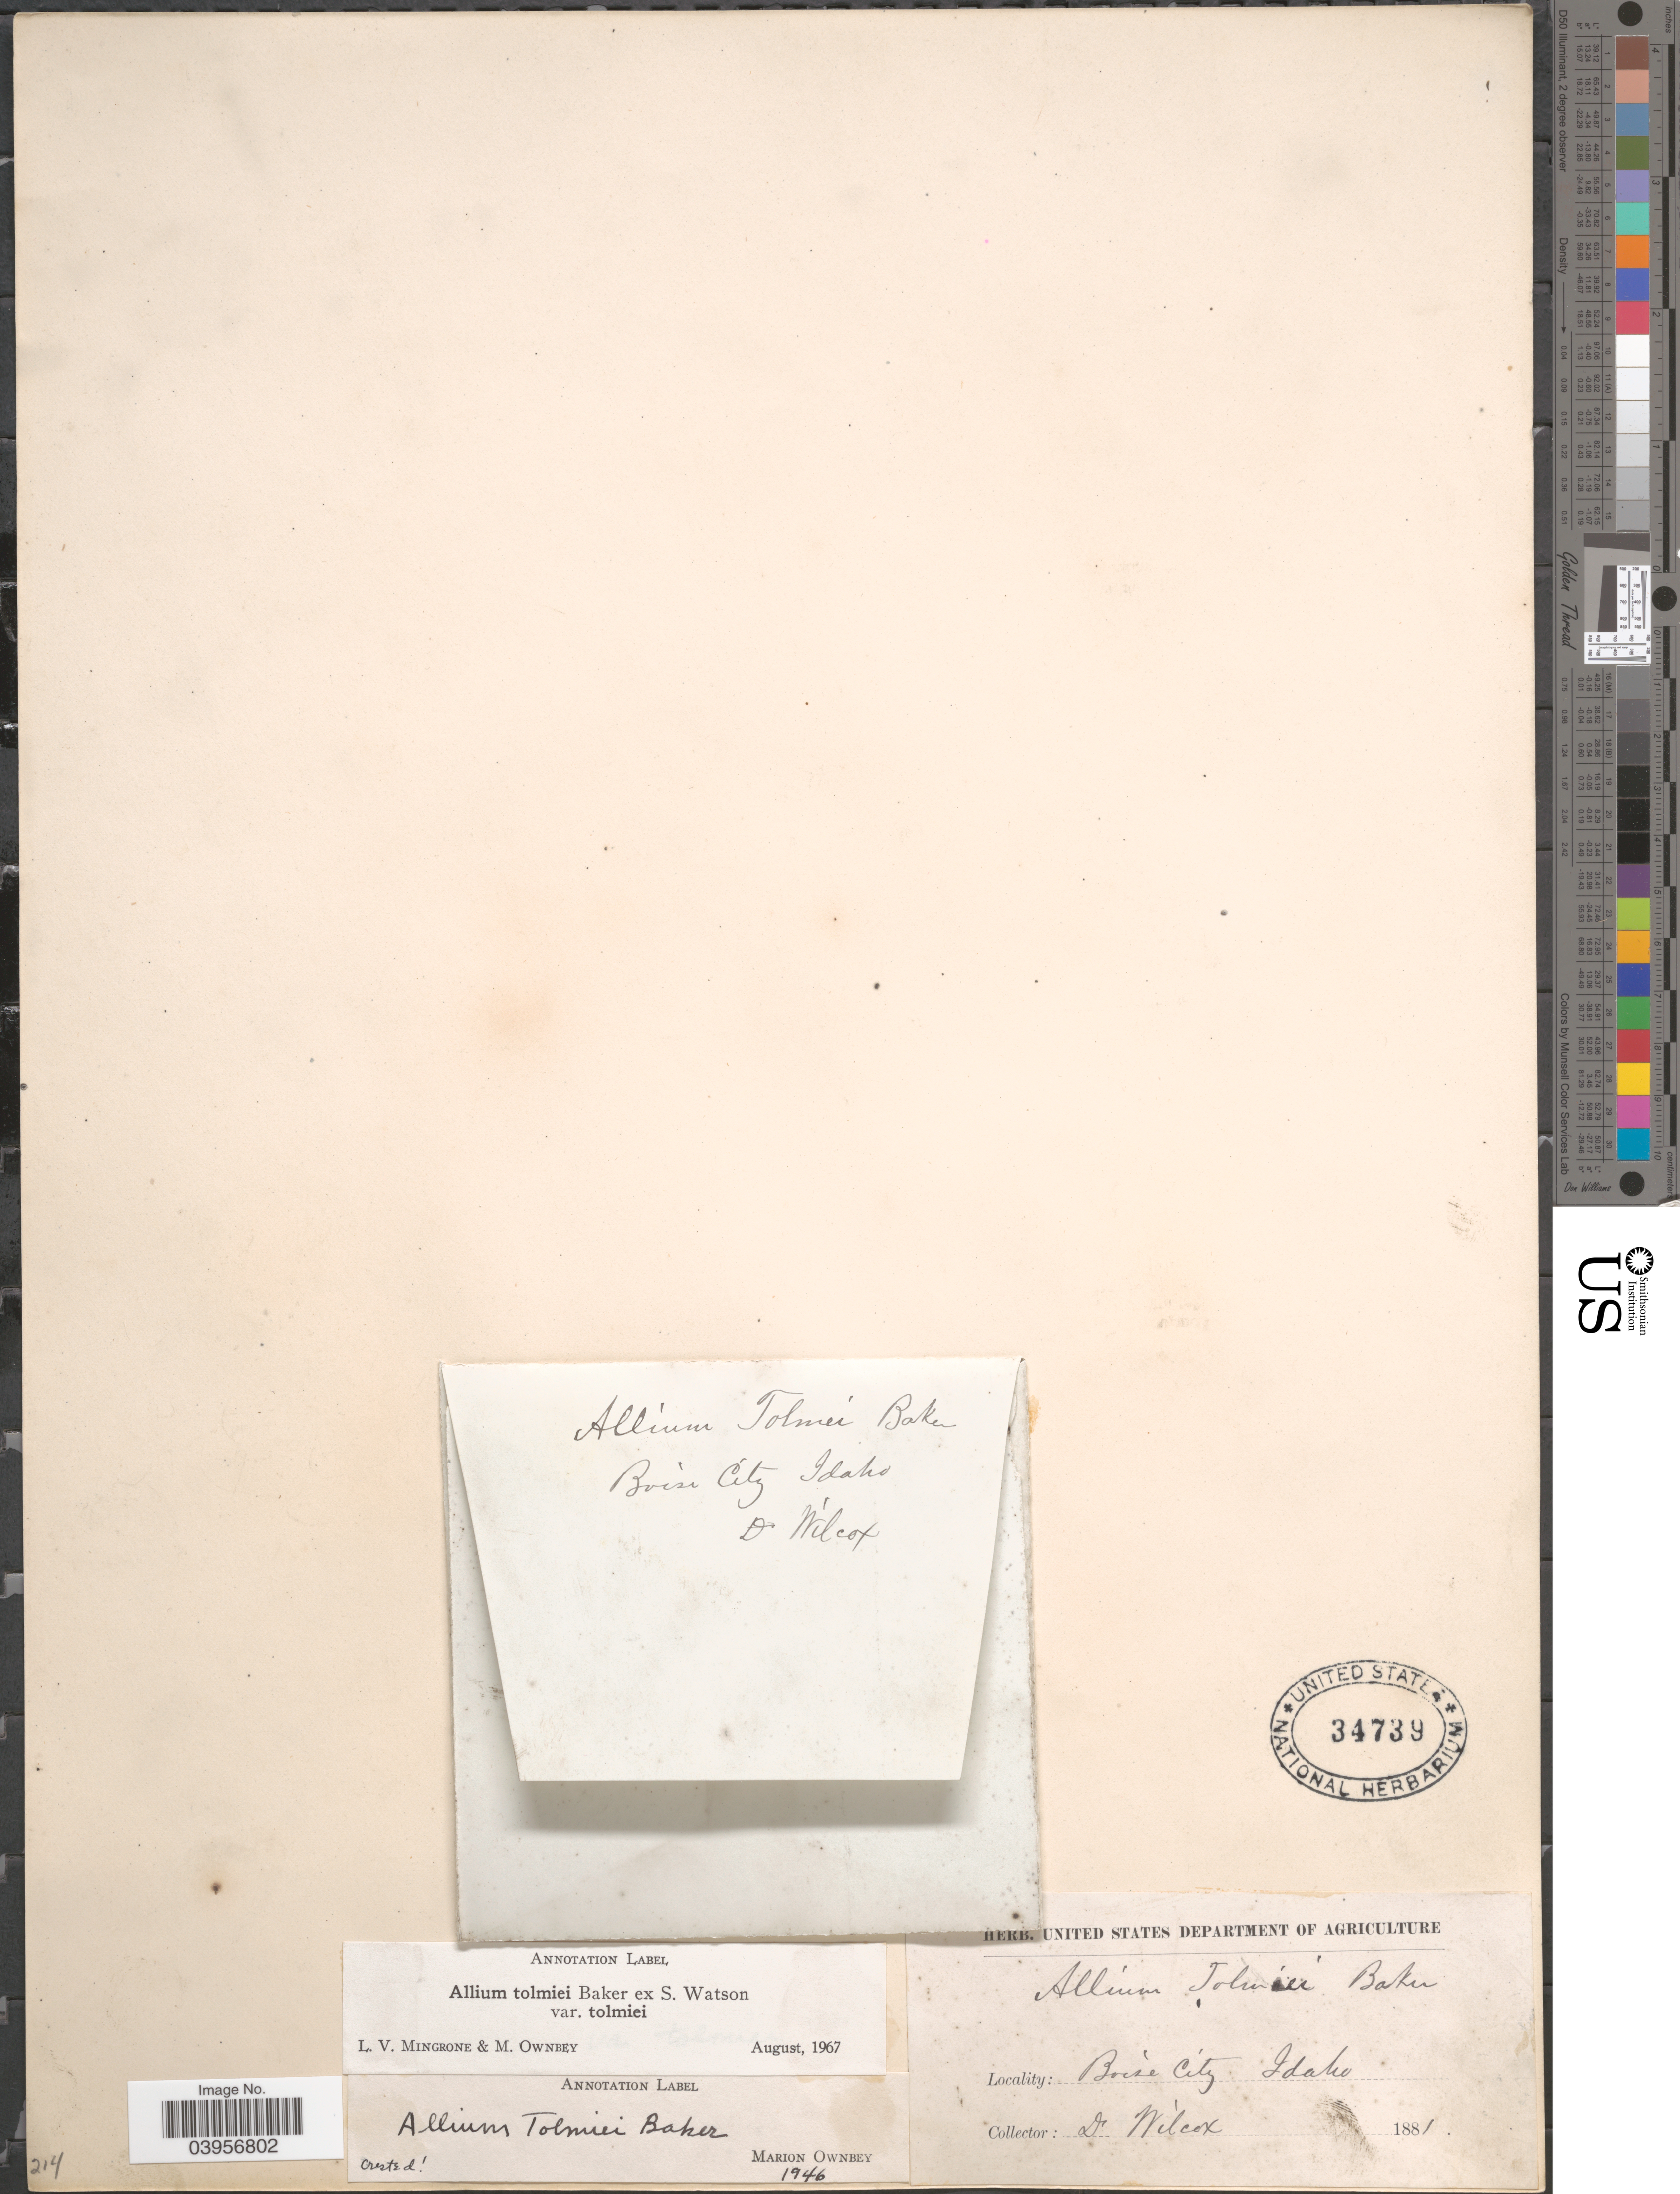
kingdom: Plantae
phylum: Tracheophyta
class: Liliopsida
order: Asparagales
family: Amaryllidaceae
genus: Allium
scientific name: Allium tolmiei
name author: Baker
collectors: -. Wilcox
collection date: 1881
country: United States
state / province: Idaho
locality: Boise City.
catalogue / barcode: US 34739